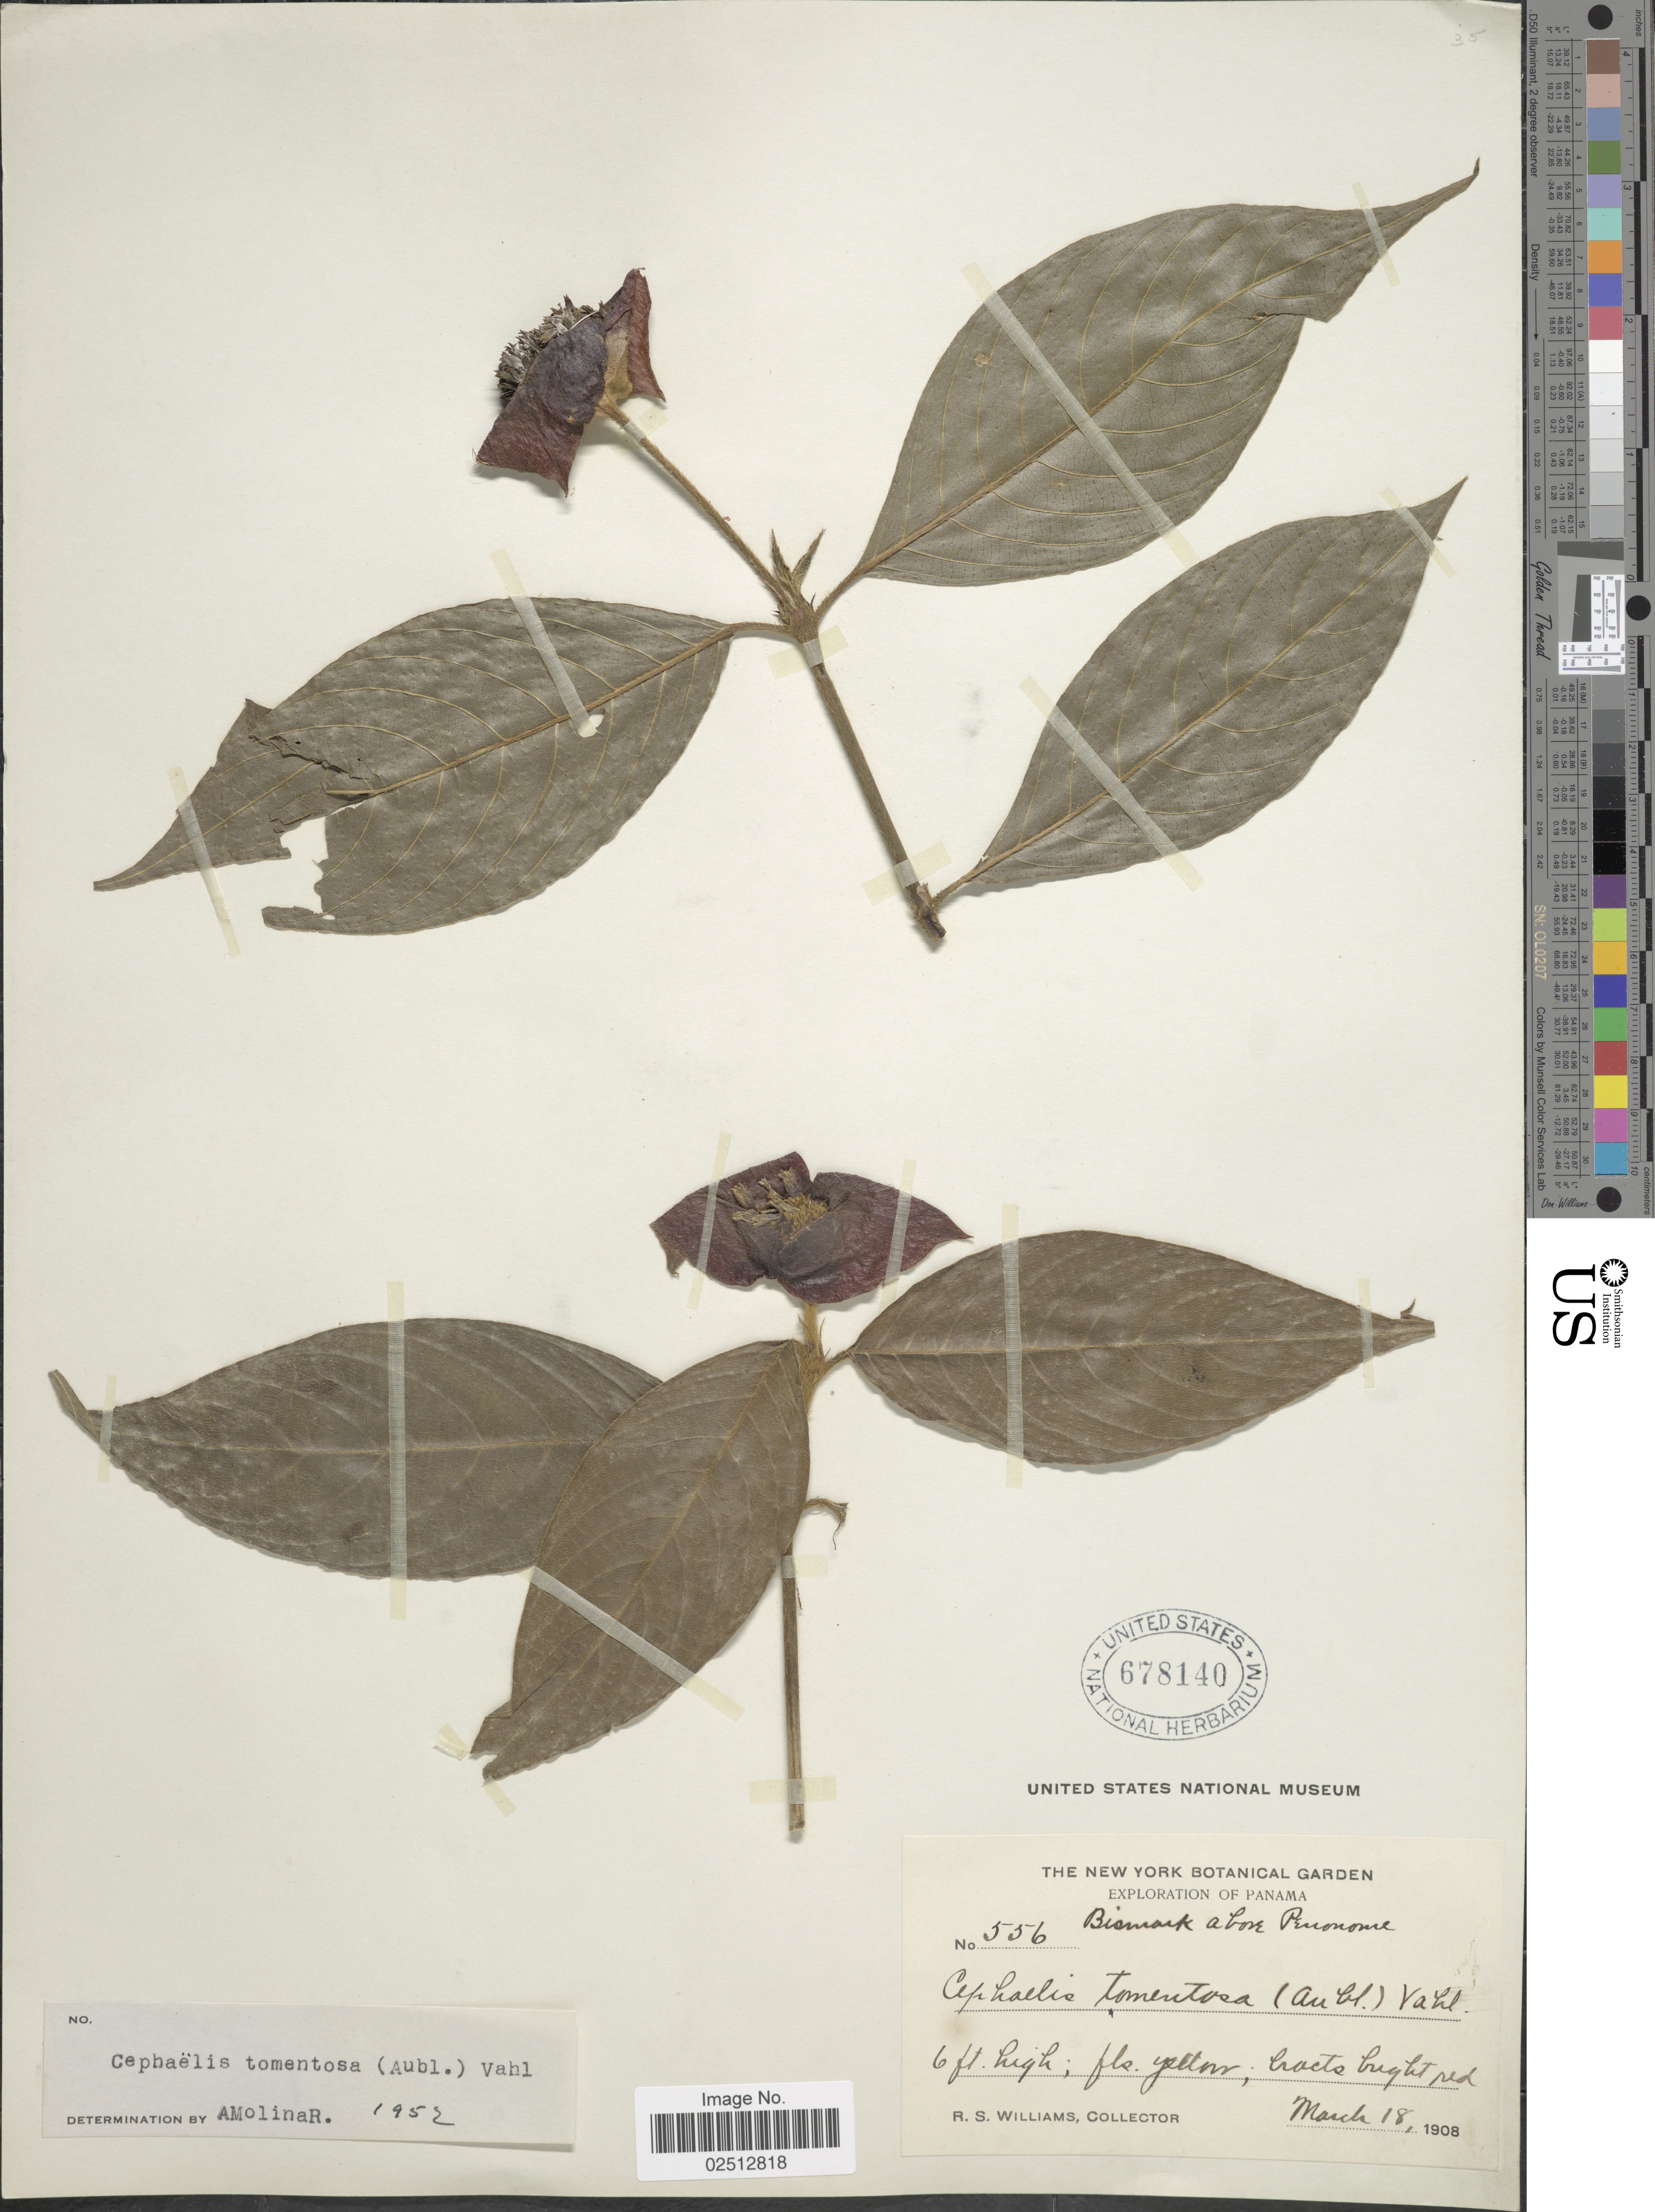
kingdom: Plantae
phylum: Tracheophyta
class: Magnoliopsida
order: Gentianales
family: Rubiaceae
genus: Psychotria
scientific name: Psychotria poeppigiana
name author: Müll. Arg.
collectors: R. S. Williams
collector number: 556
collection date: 1908-03-18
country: Panama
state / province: Panamá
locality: Bismark above Penonome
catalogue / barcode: US 678140